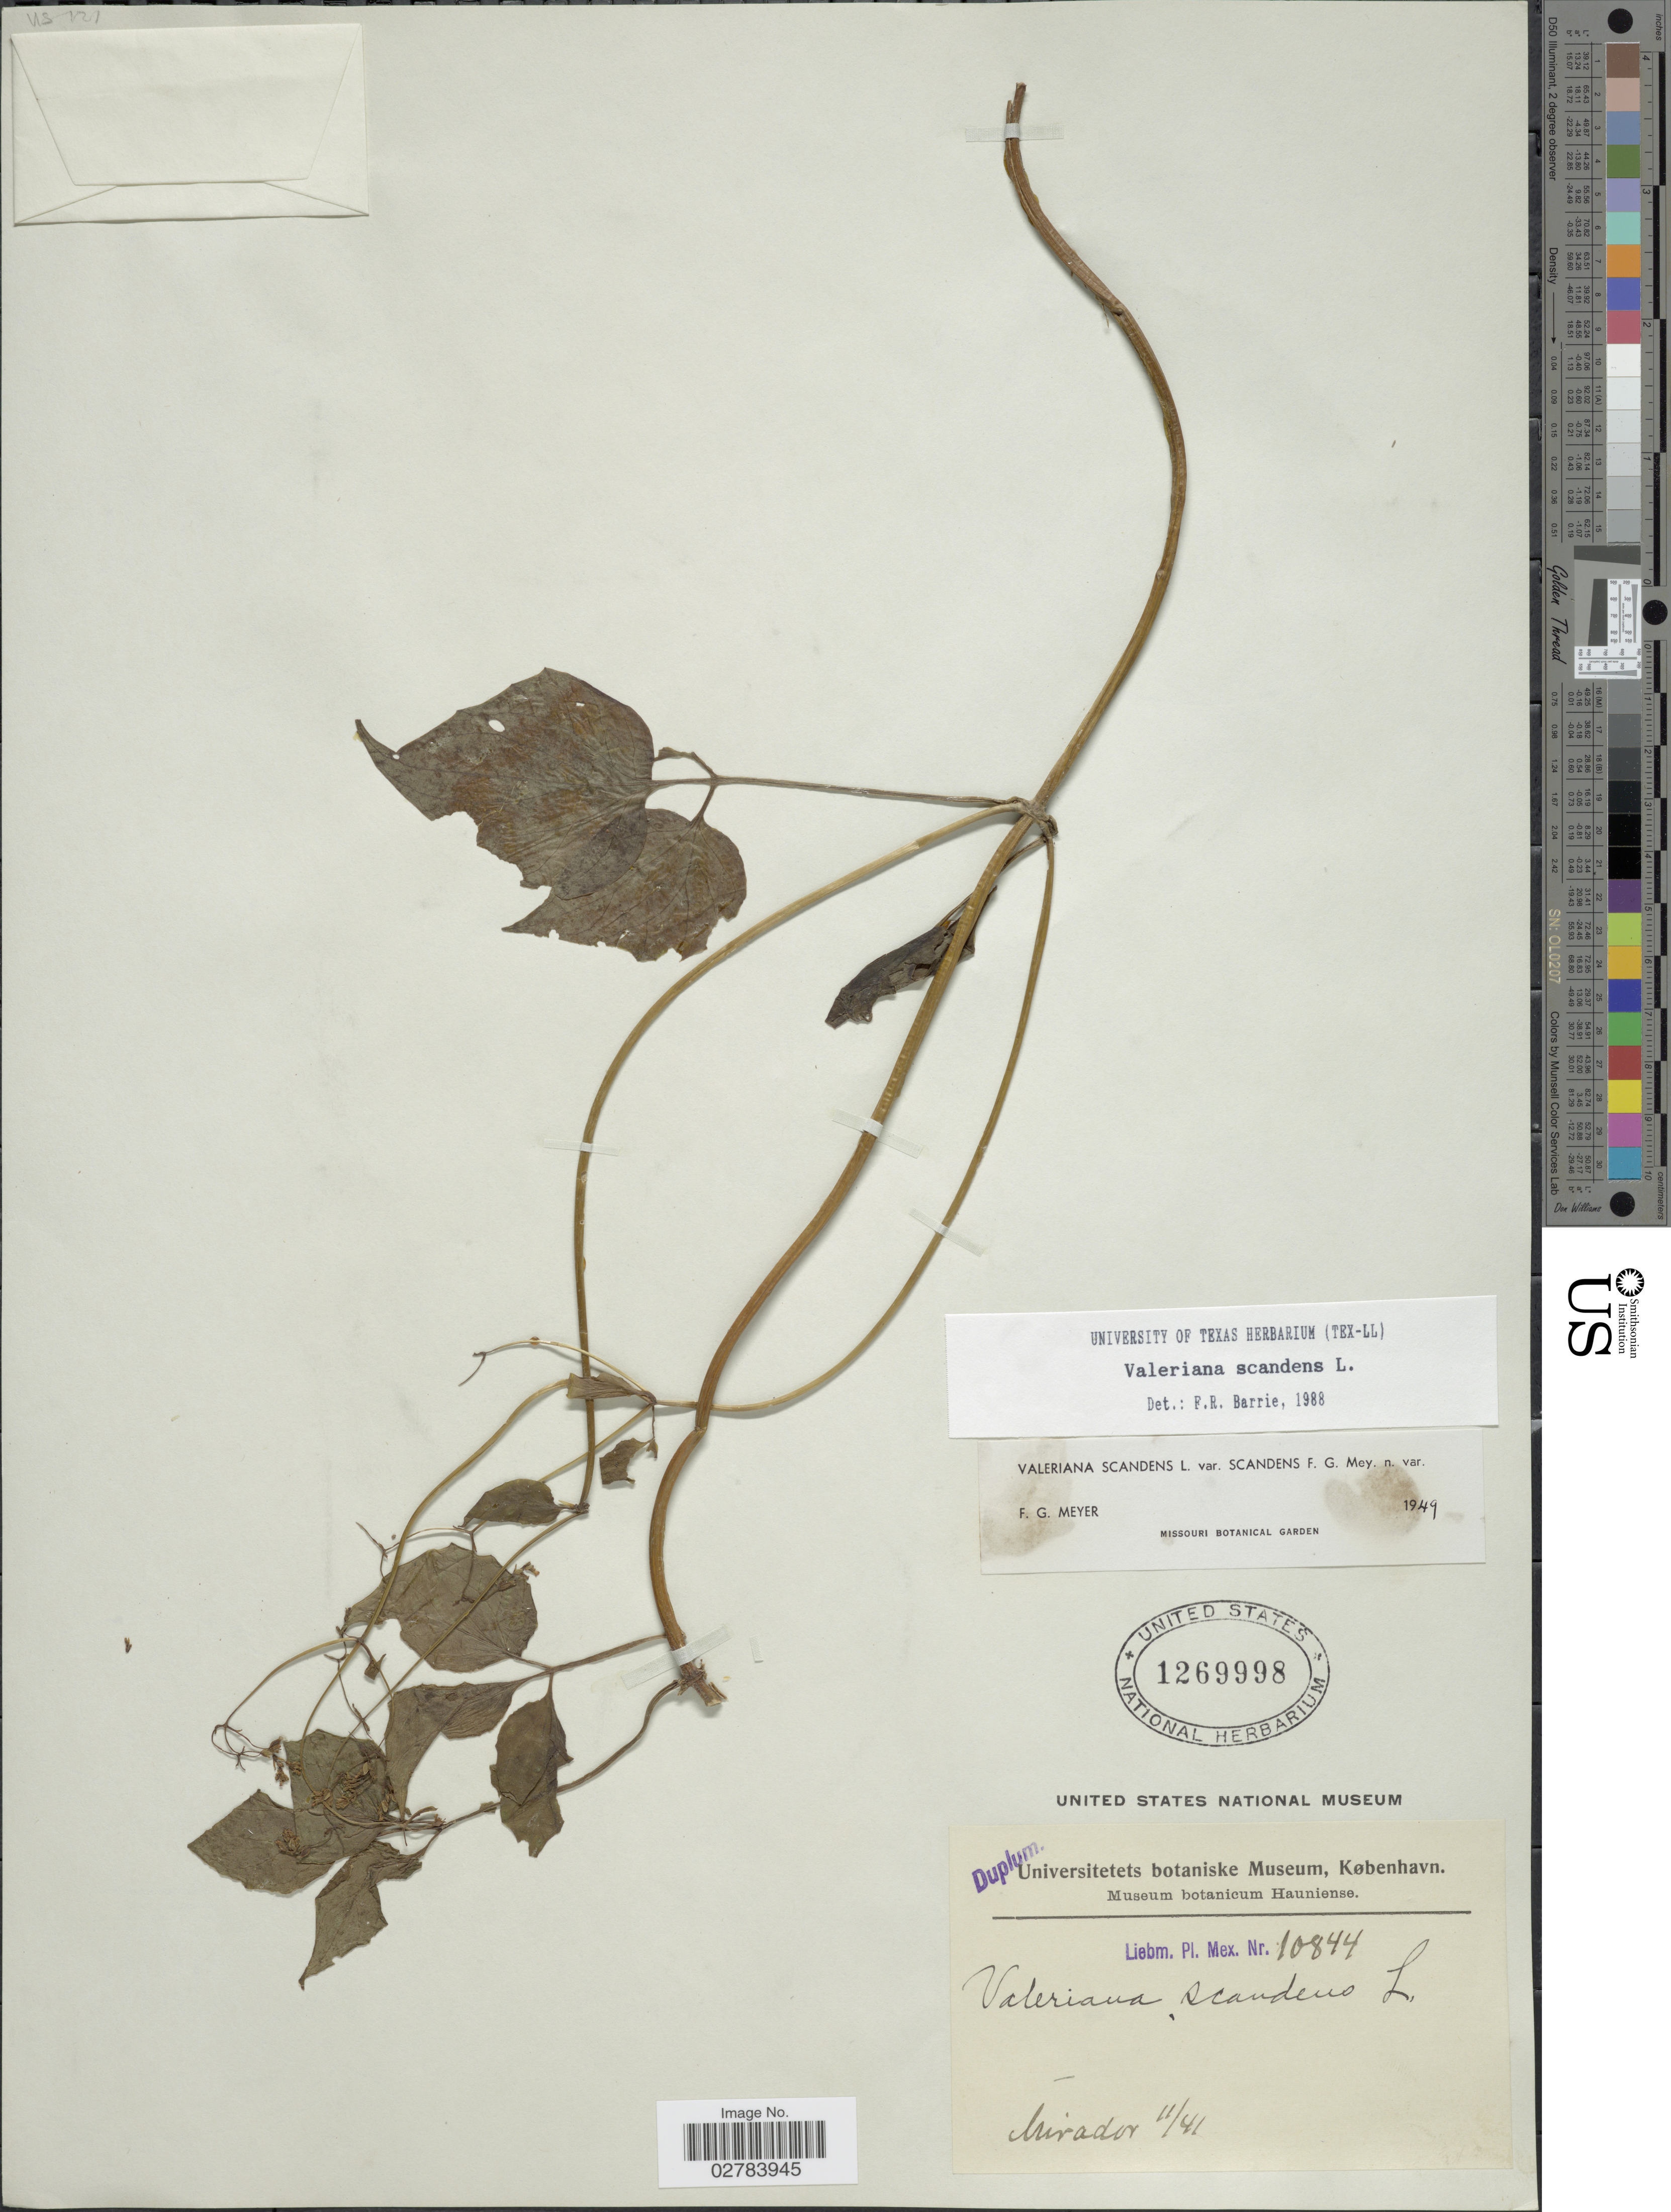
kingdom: Plantae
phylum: Tracheophyta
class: Magnoliopsida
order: Dipsacales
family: Caprifoliaceae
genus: Valeriana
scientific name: Valeriana scandens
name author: L.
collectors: Liebmann, --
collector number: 10844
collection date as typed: Transcribed d/m/y: /11/41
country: Mexico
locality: Mirador.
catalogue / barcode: US 1269998